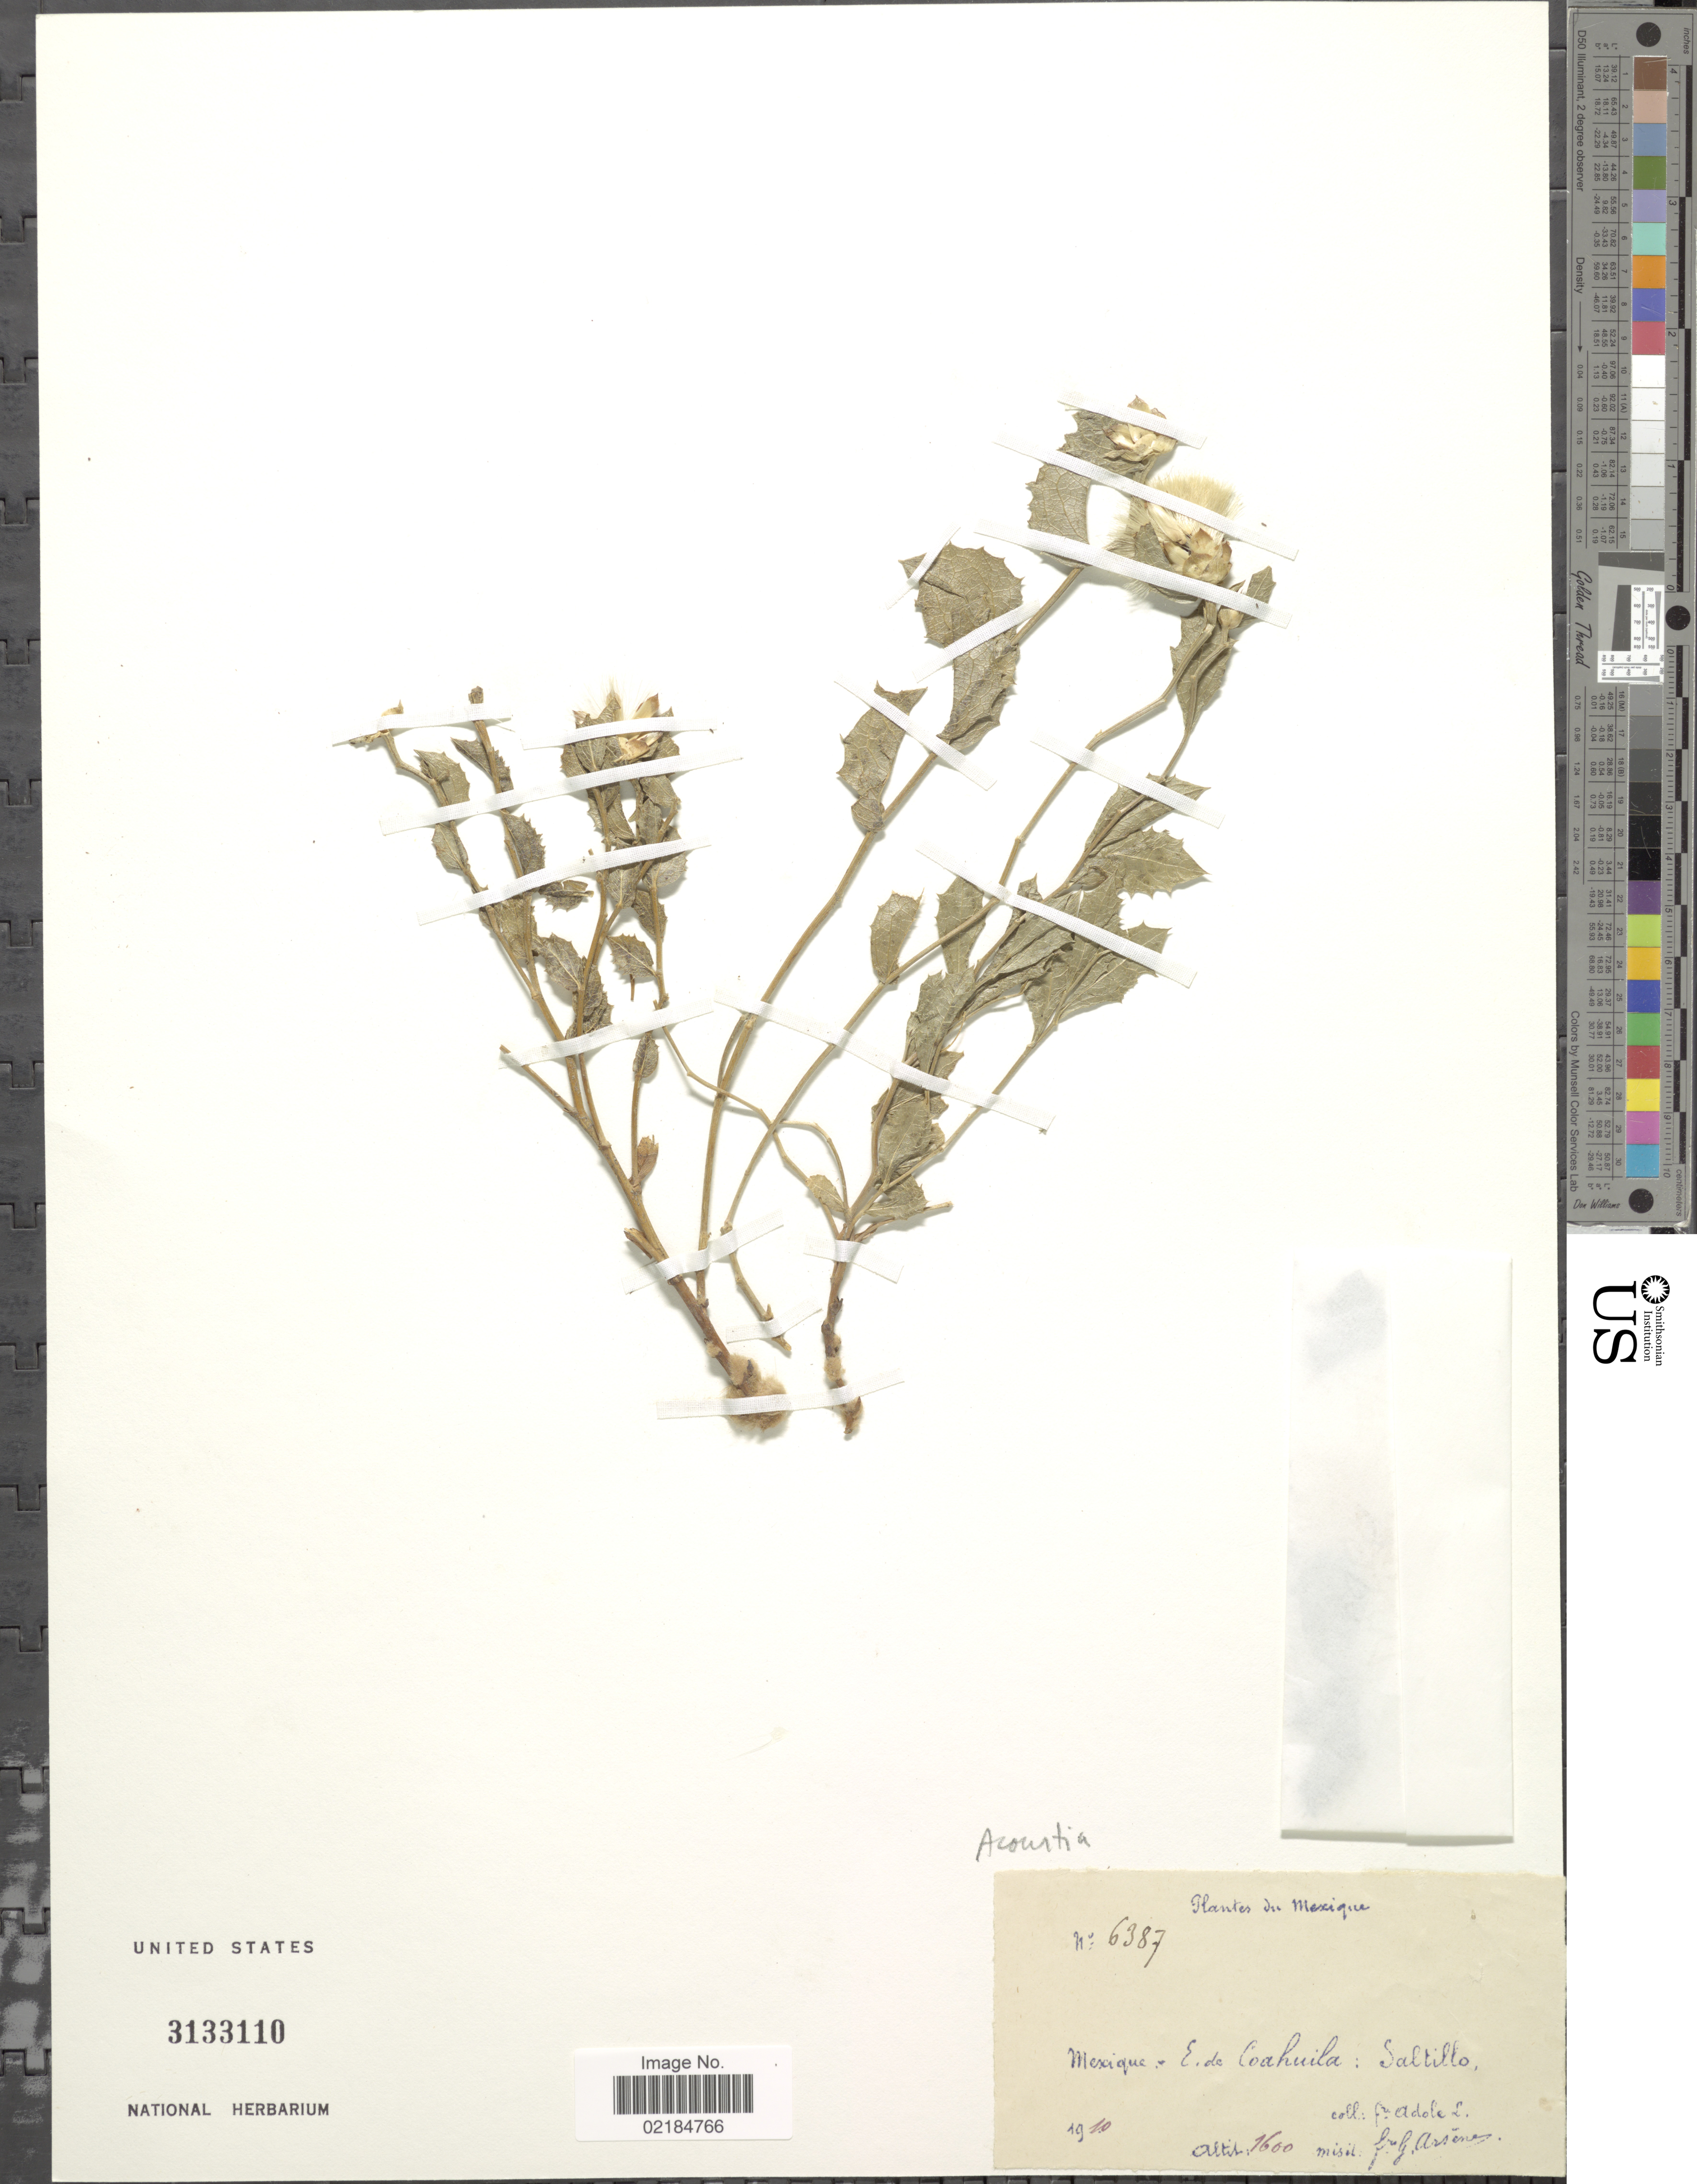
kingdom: Plantae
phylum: Tracheophyta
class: Magnoliopsida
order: Asterales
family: Asteraceae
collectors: Bro. Adole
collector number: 6387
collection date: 1910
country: Mexico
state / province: Coahuila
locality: Saltillo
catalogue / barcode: US 3133110